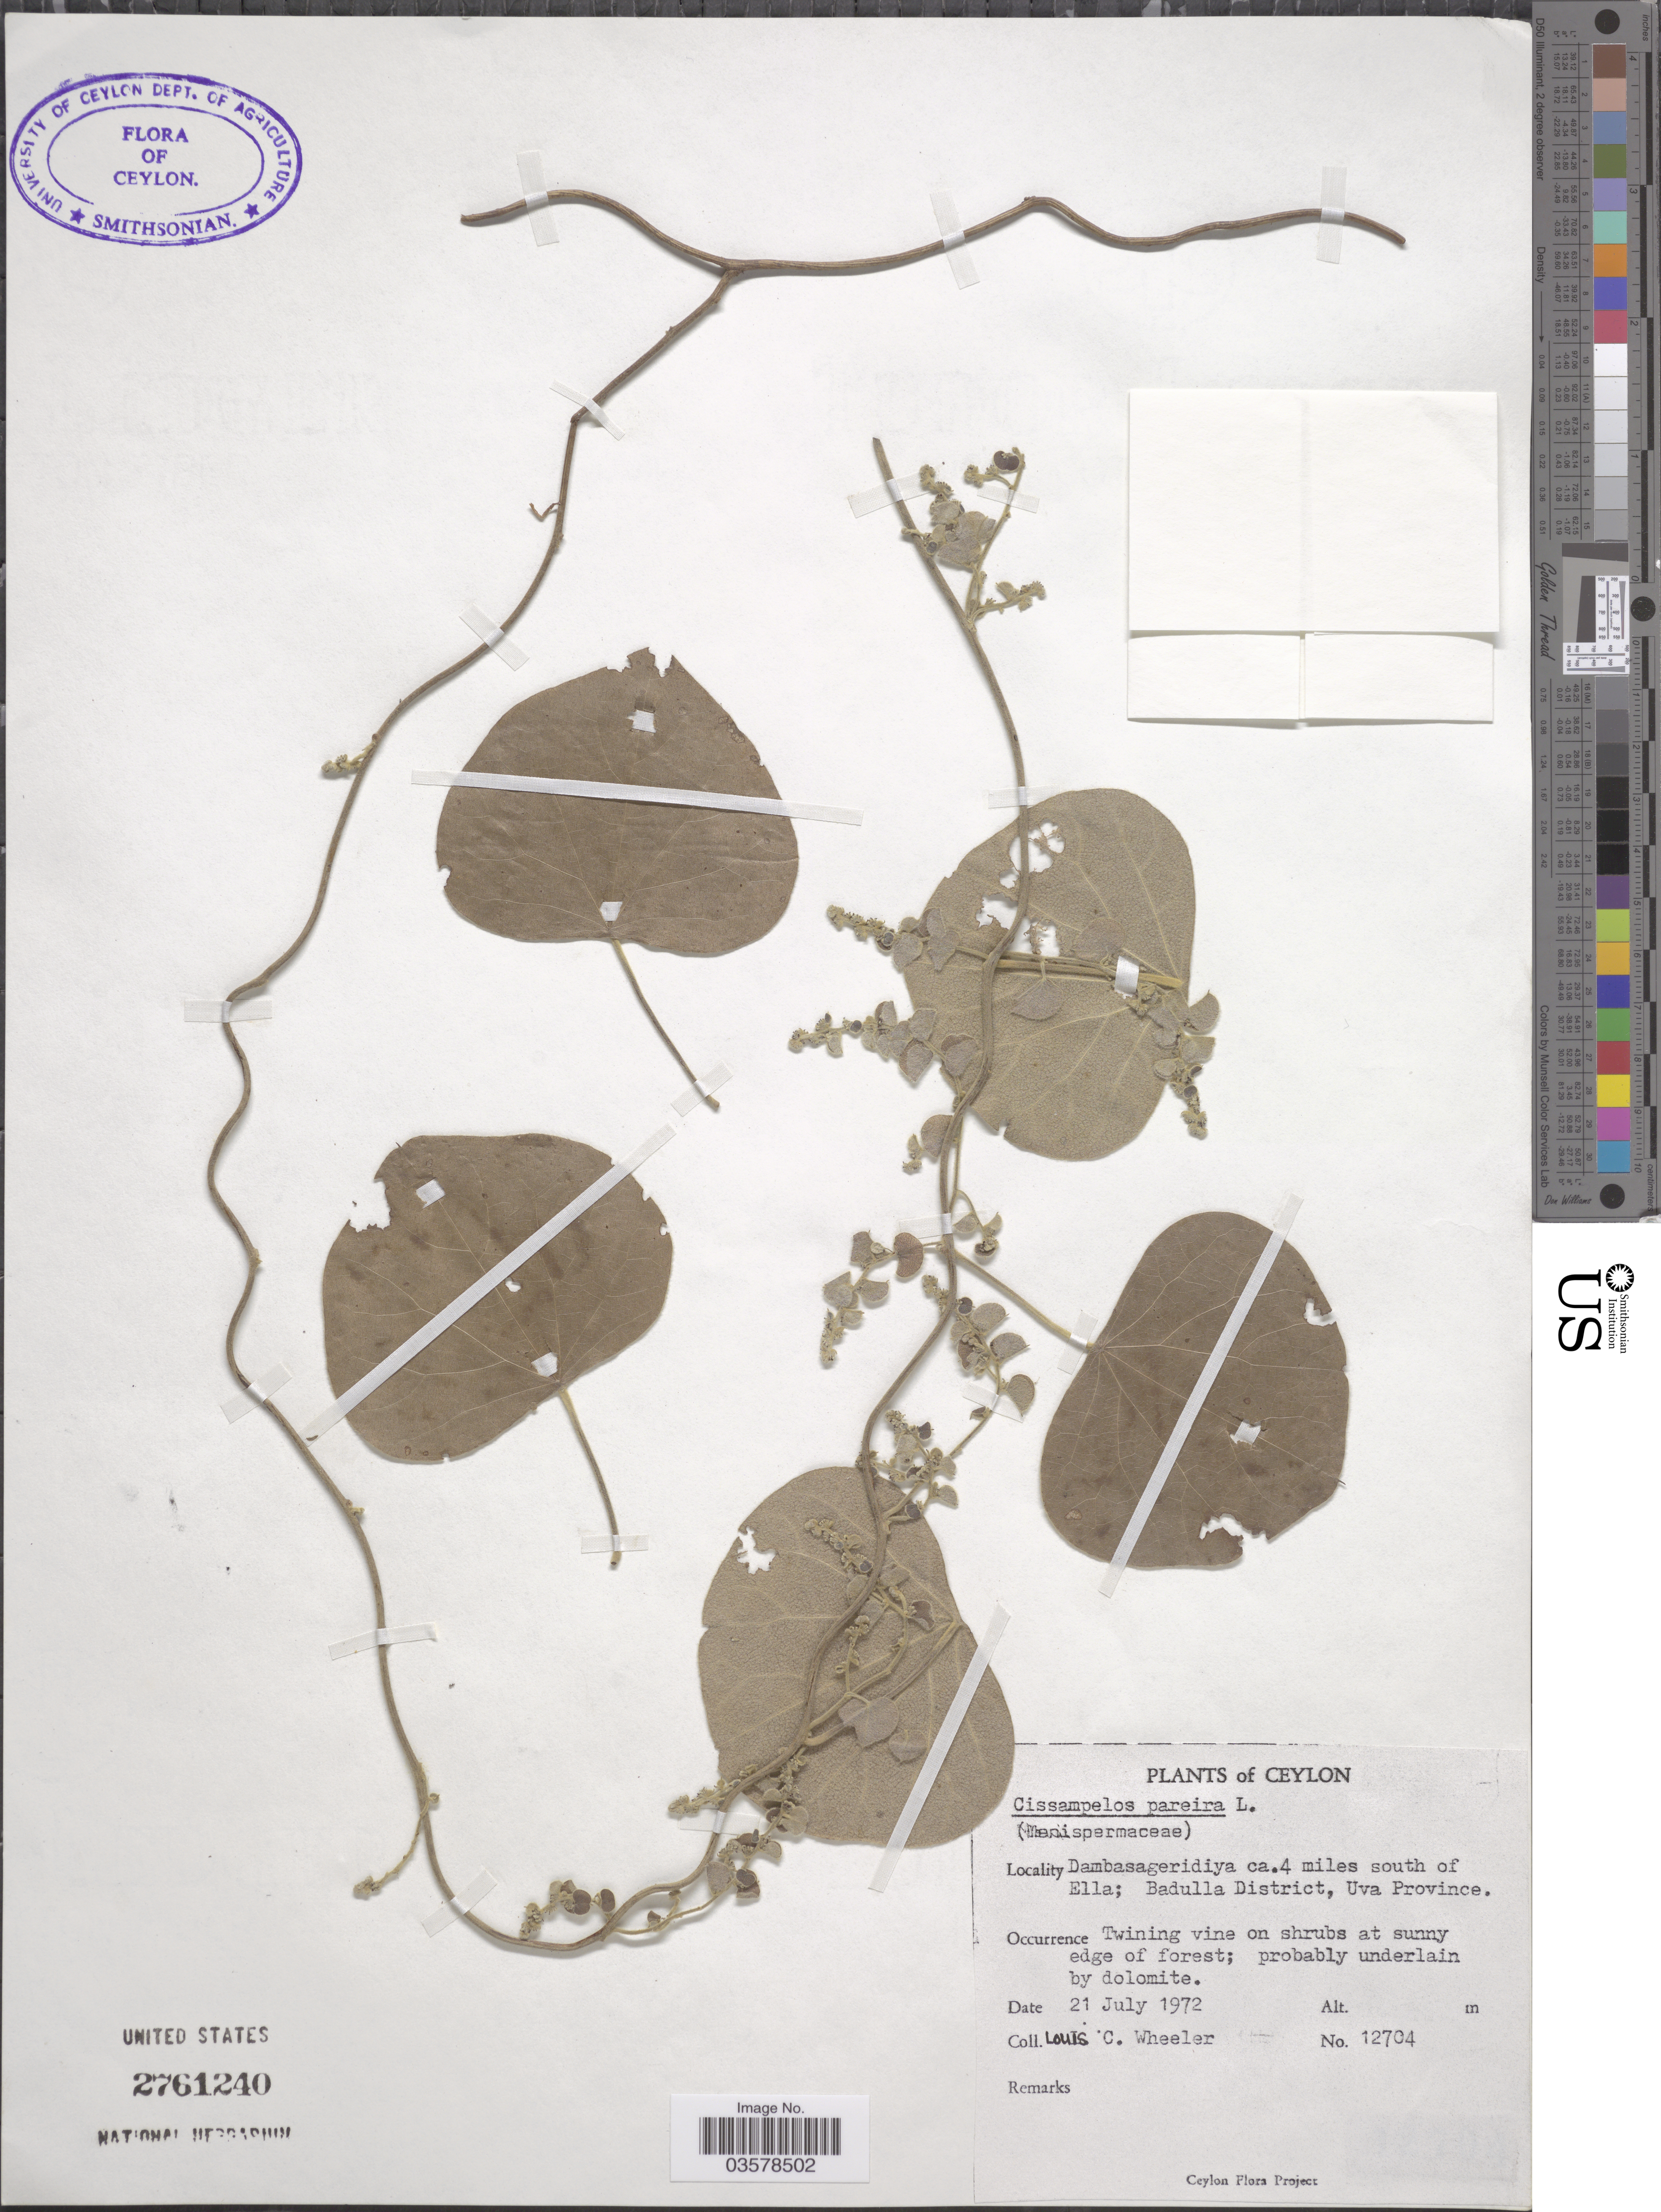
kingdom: Plantae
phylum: Tracheophyta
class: Magnoliopsida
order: Ranunculales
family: Menispermaceae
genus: Cissampelos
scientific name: Cissampelos pareira var. hirsuta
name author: (Buch.-Ham. ex DC.) Forman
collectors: L. C. Wheeler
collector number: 12704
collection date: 1972-07-21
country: Sri Lanka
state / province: Uva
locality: Ceylon. Dambasageridiya ca. 4 miles south of Ella; Badulla District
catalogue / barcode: US 2761240